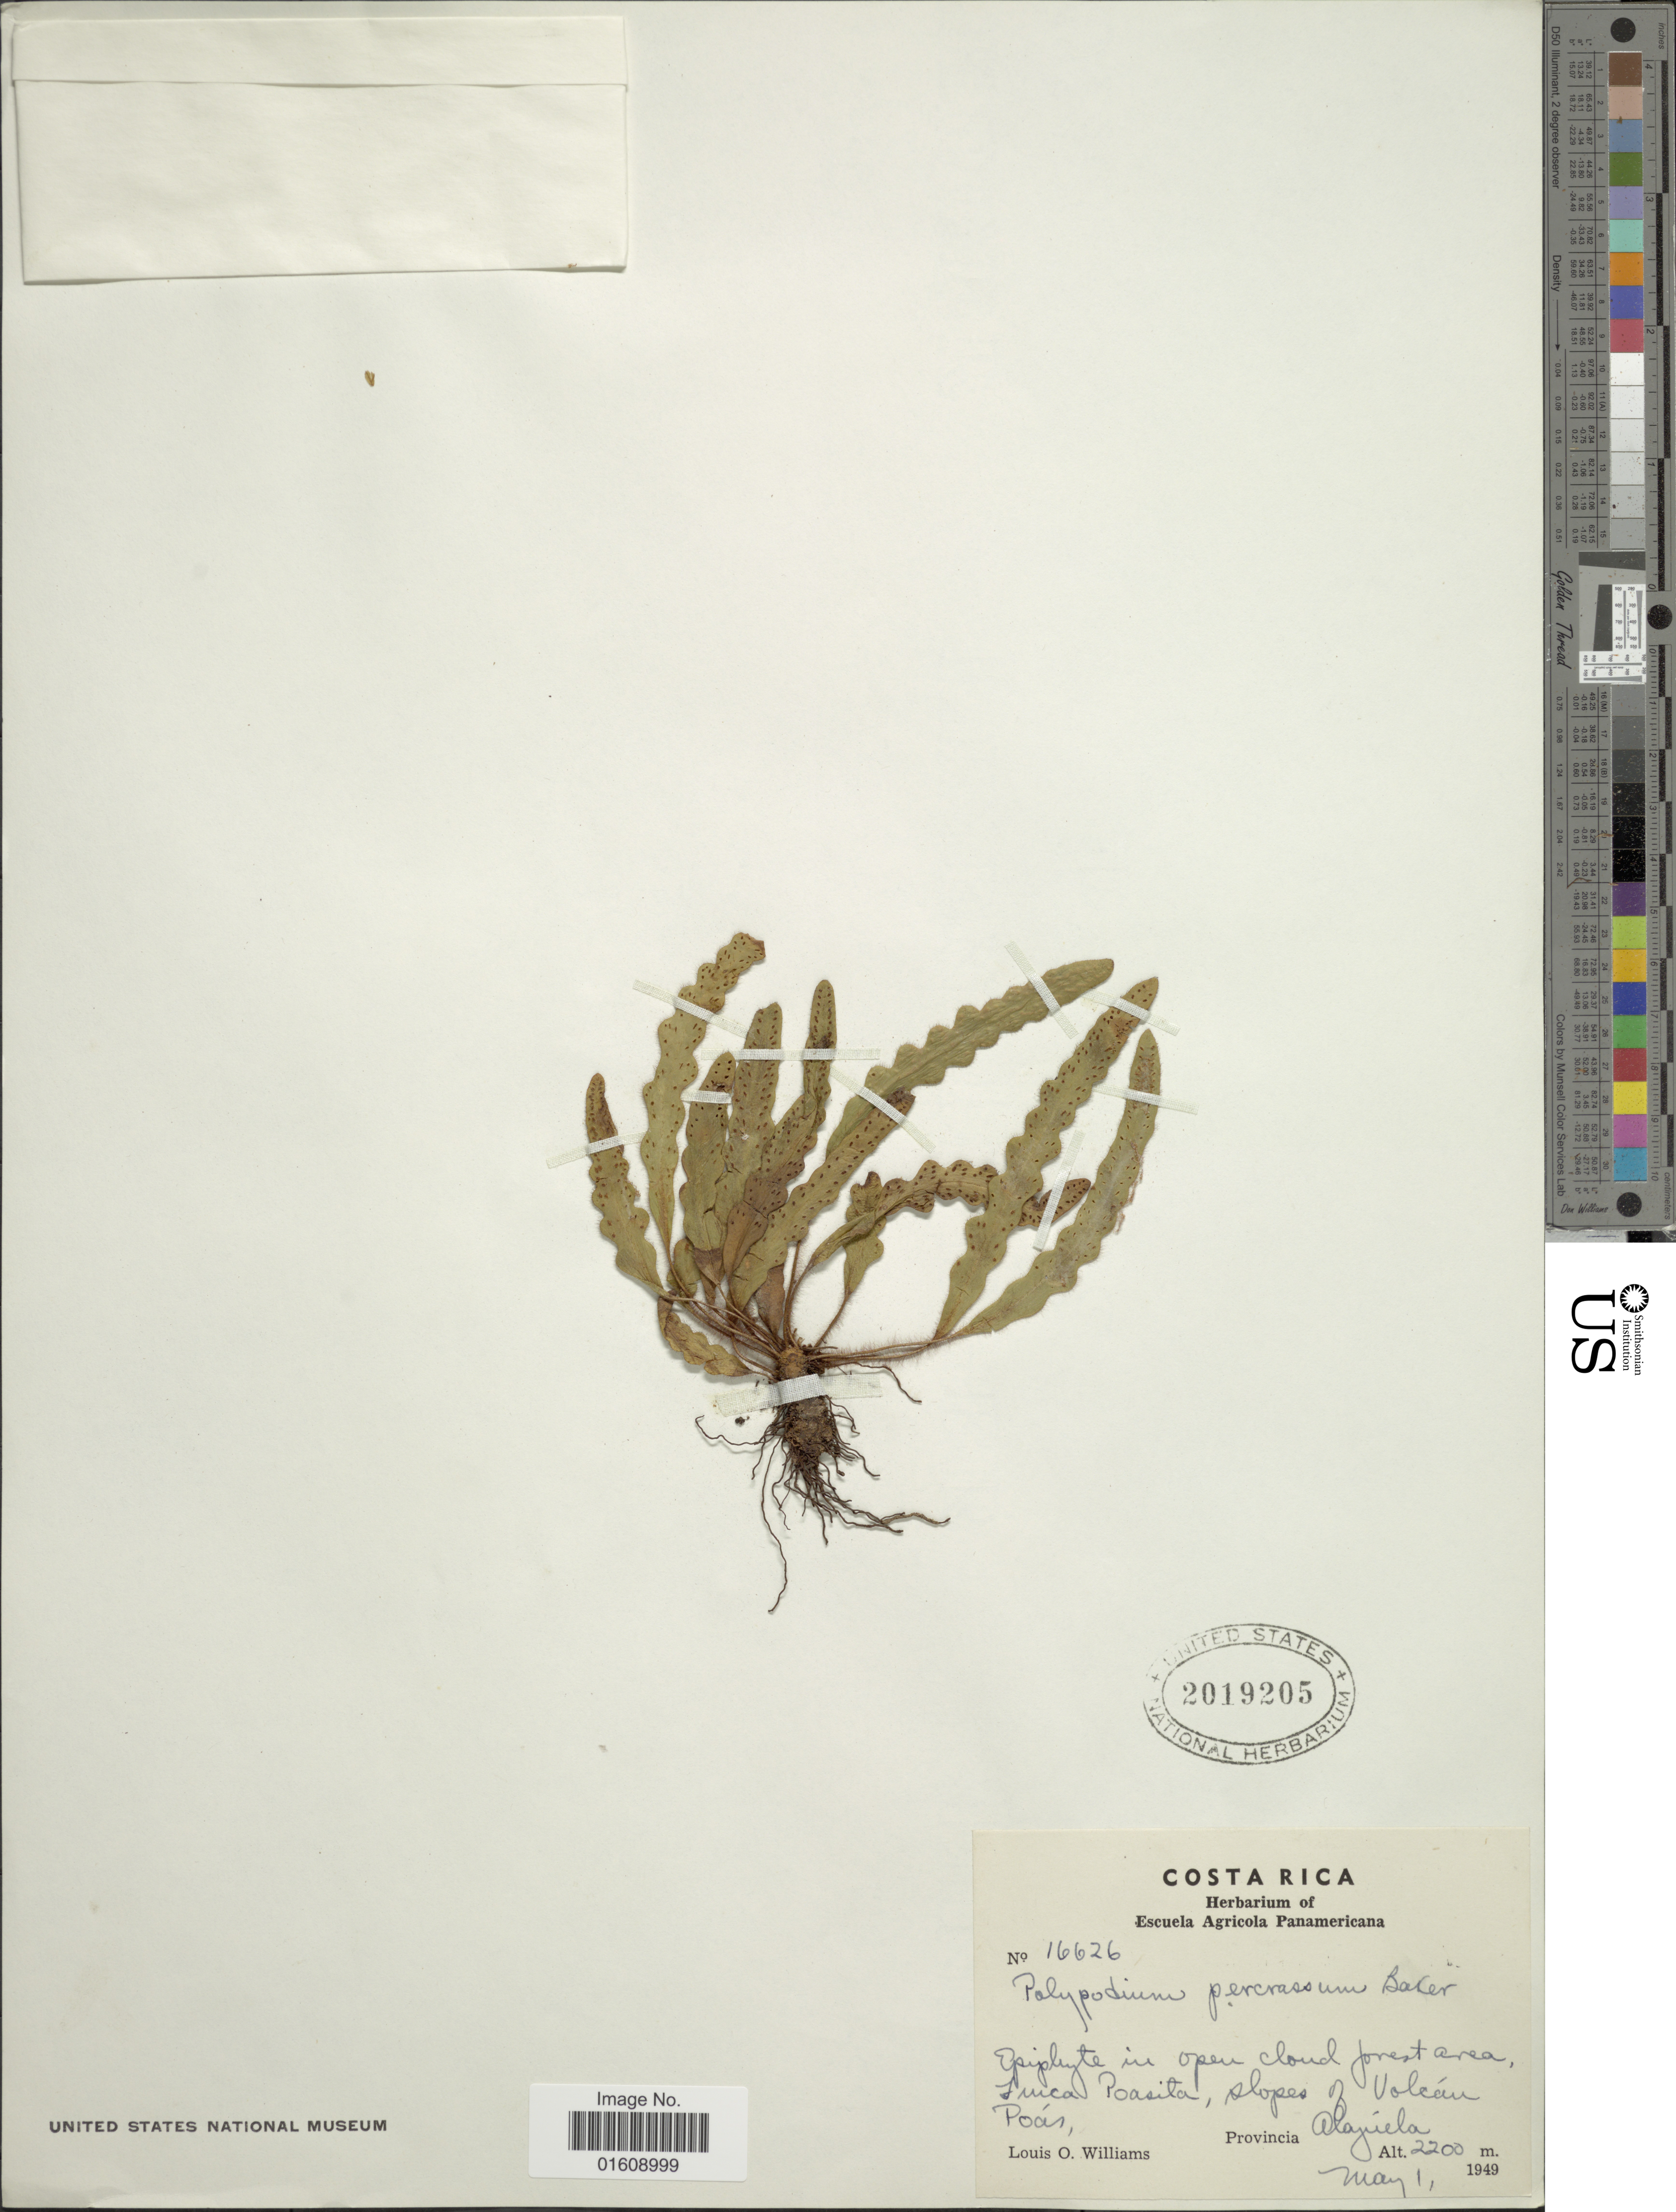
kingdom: Plantae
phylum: Tracheophyta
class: Polypodiopsida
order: Polypodiales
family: Polypodiaceae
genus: Enterosora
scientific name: Enterosora percrassa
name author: (Baker) L.E. Bishop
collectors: L. O. Williams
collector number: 16626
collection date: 1949-05-01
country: Costa Rica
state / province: Alajuela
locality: Costa Rica, Juica Poasila, slopes of Volcán, Poás, Provincia Alajuela.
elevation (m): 2200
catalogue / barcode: US 2019205